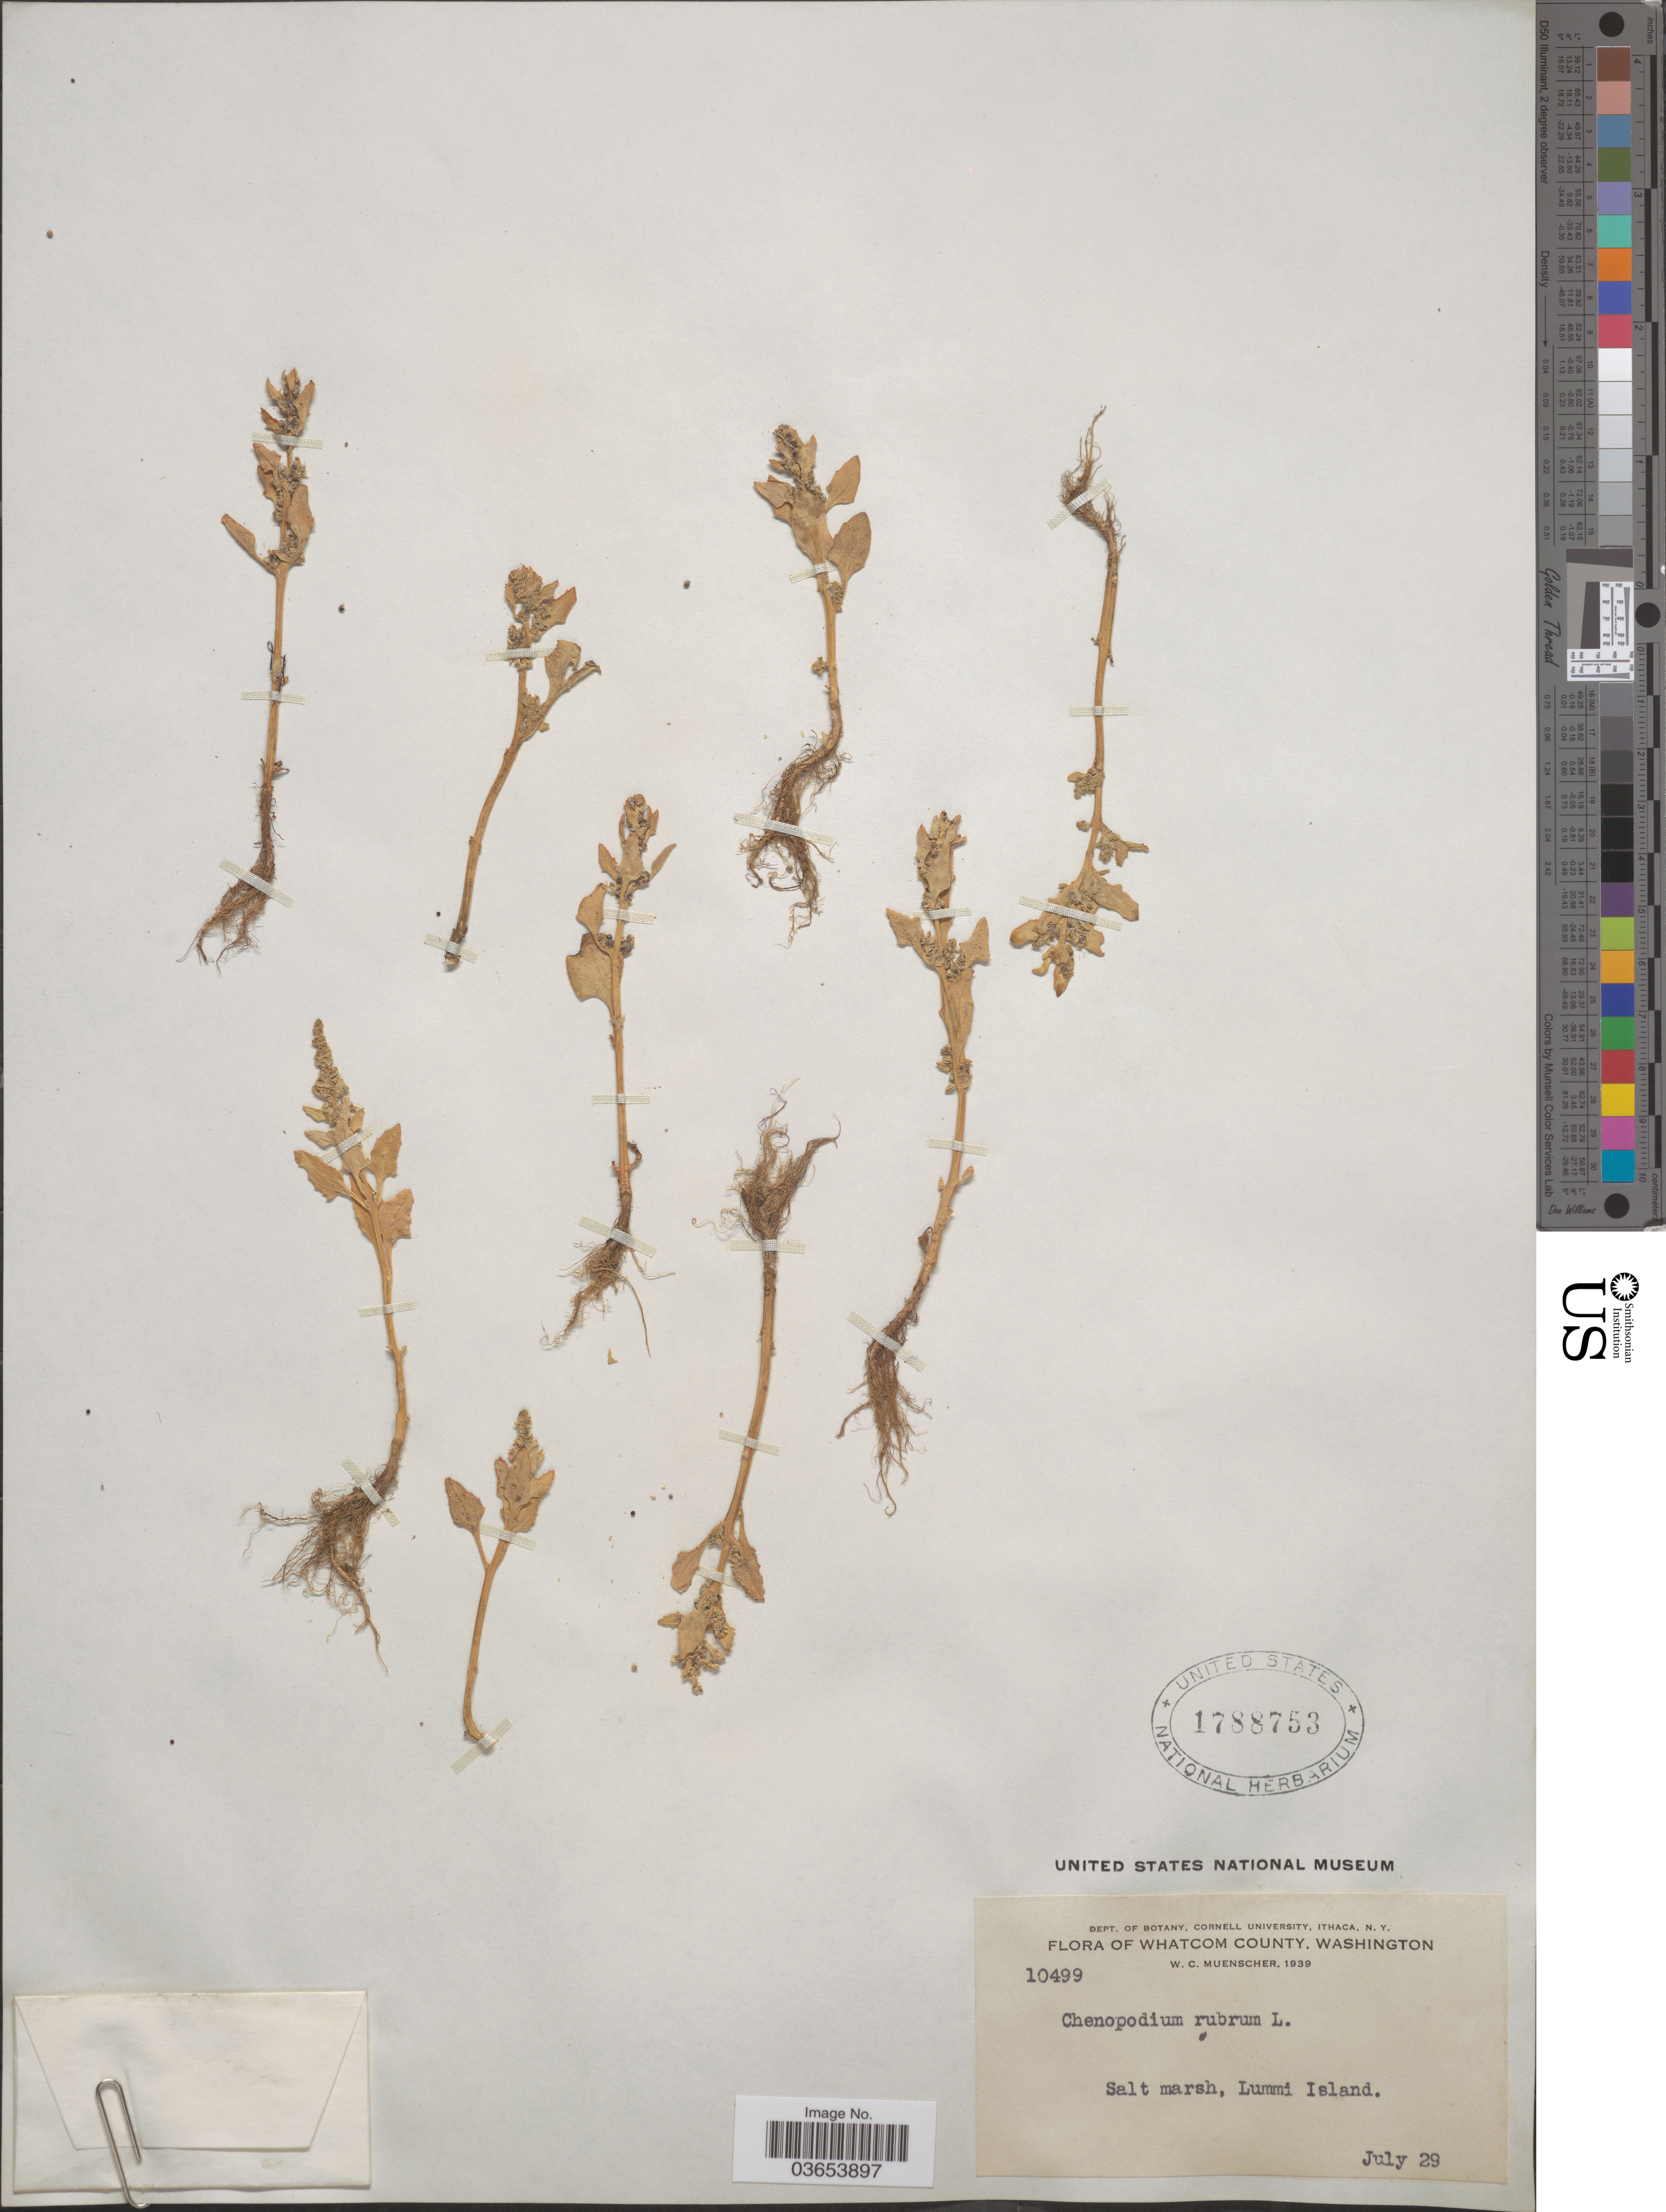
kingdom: Plantae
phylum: Tracheophyta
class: Magnoliopsida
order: Caryophyllales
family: Amaranthaceae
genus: Chenopodium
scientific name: Chenopodium rubrum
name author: L.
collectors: W. Muenscher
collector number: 10499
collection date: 1939-07-29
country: United States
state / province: Washington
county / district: Whatcom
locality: Whatcom County. Salt marsh, Lummi Island.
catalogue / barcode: US 1788753